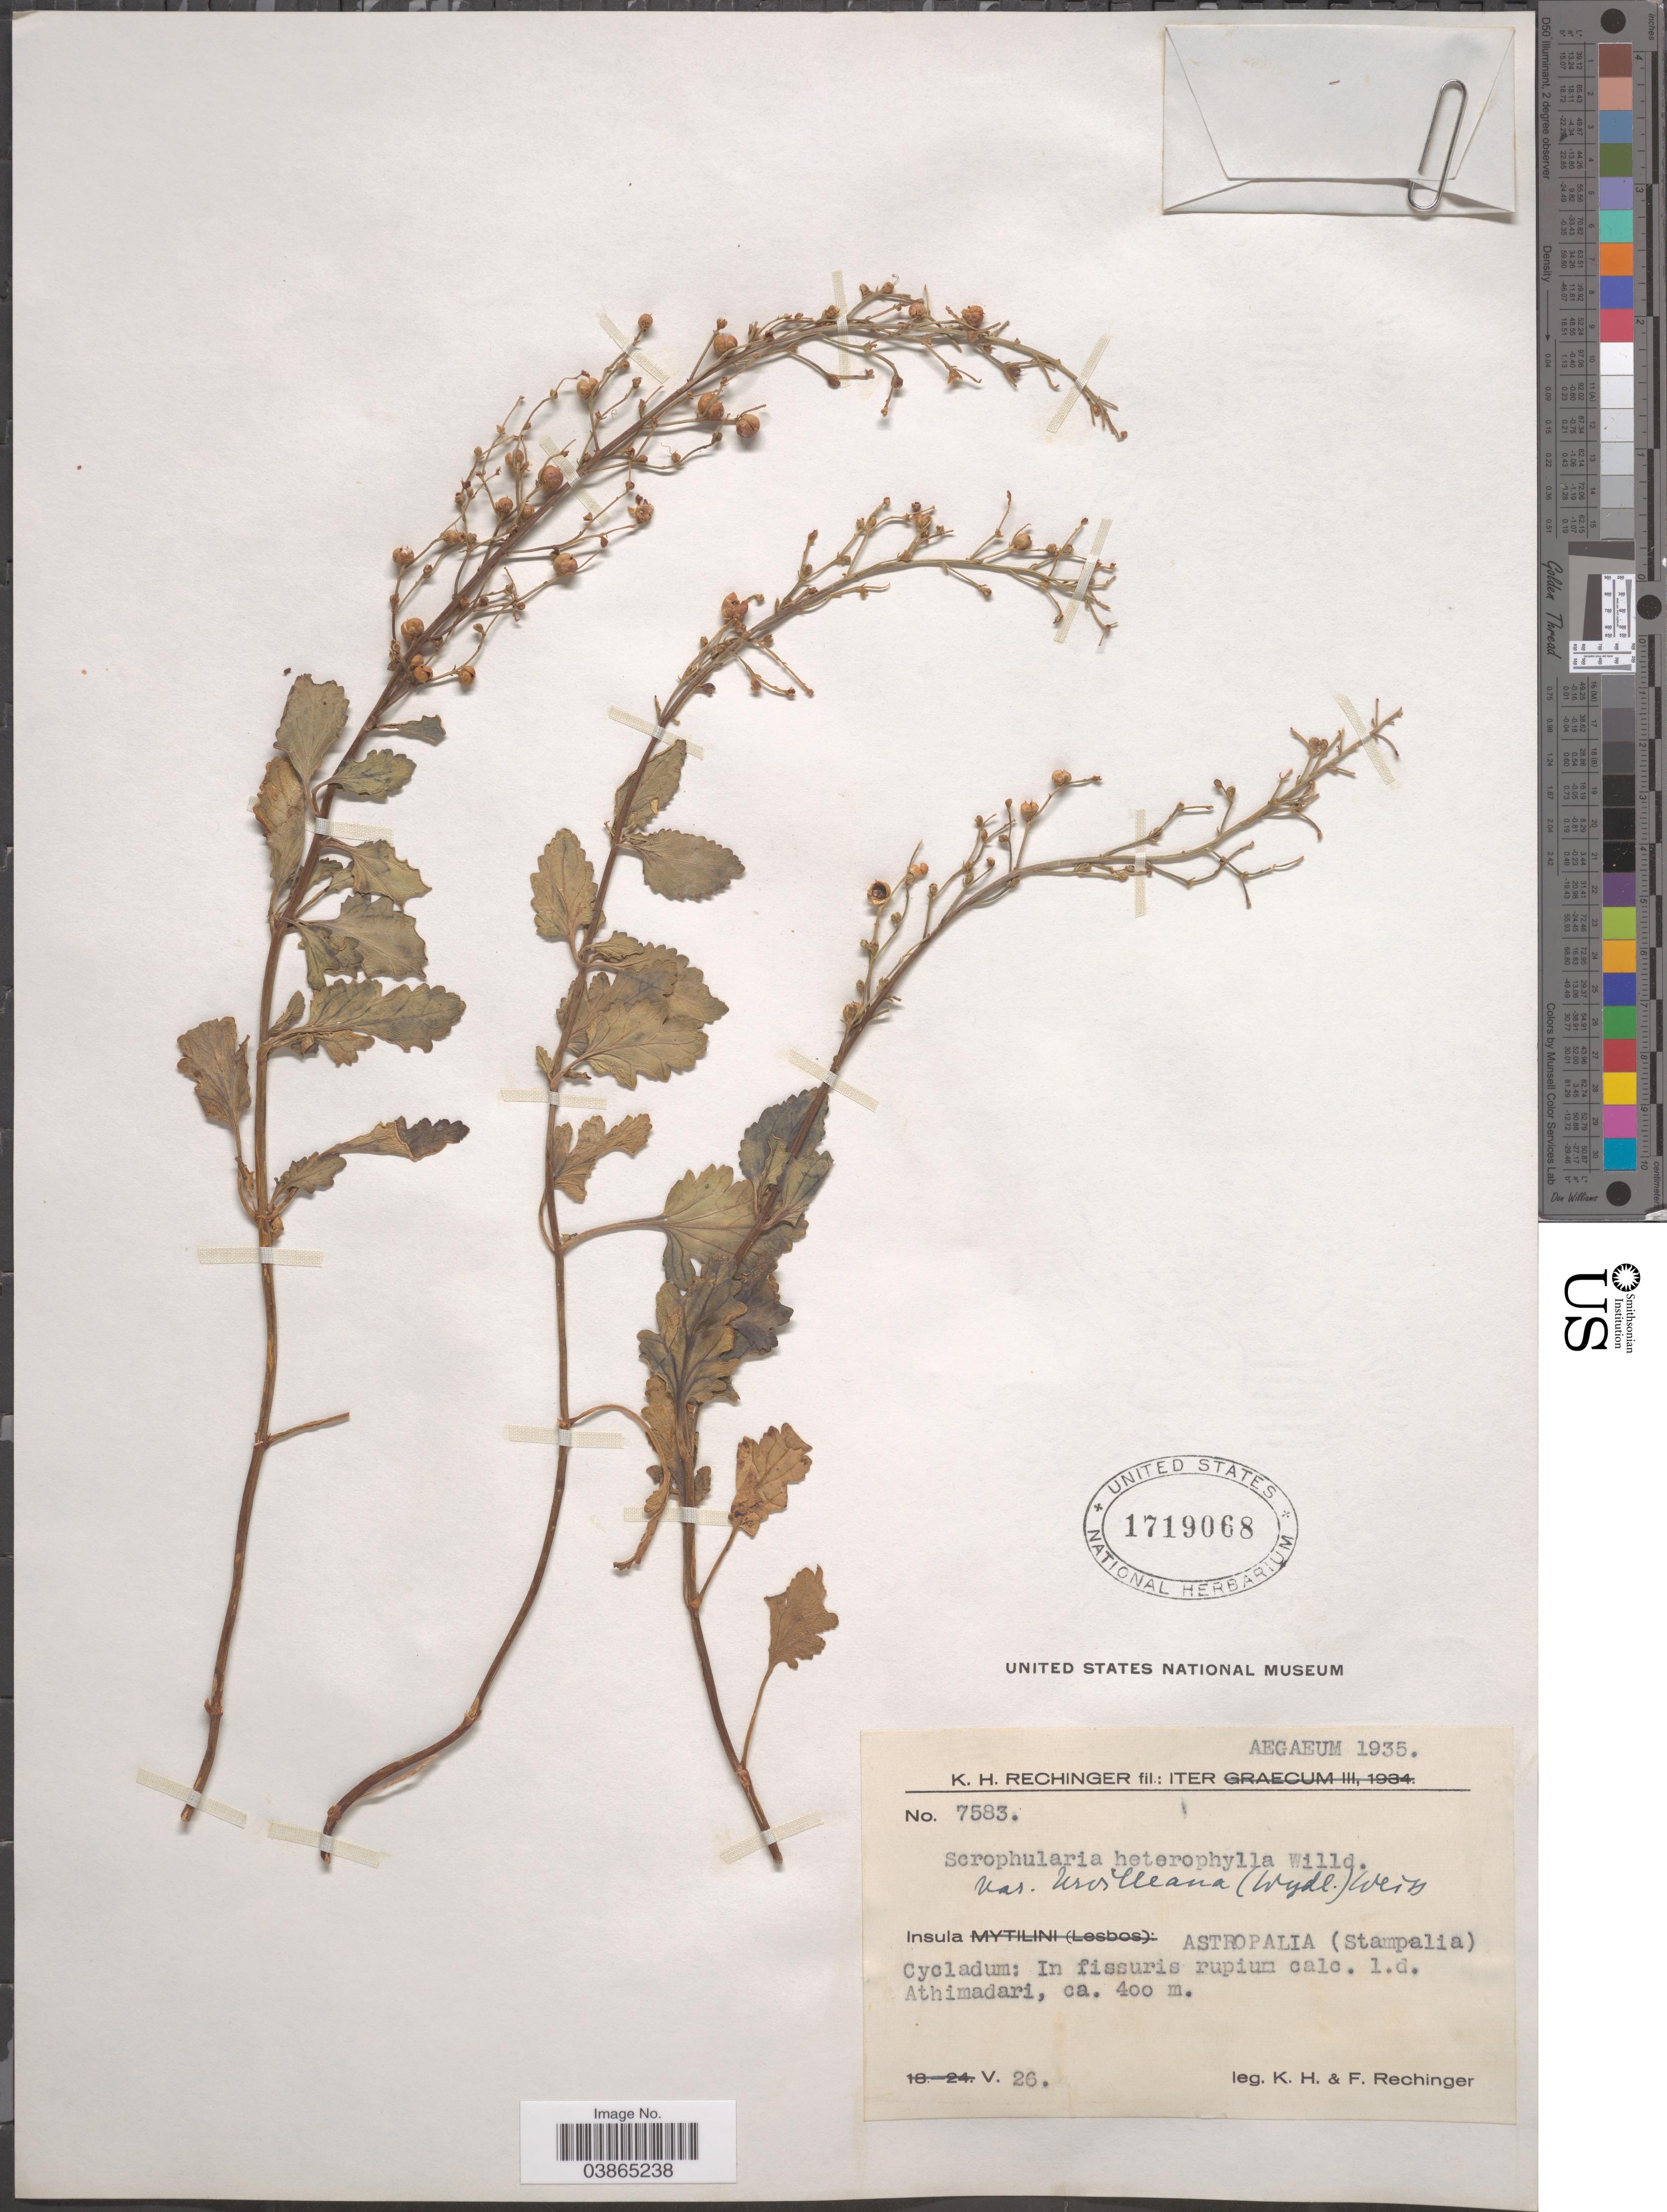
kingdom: Plantae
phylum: Tracheophyta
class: Magnoliopsida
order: Lamiales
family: Scrophulariaceae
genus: Scrophularia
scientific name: Scrophularia heterophylla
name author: Willd.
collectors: K. H. Rechinger & F. Rechinger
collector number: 7583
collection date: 1935-05-26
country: Greece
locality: Aegaeum. Insula Astropalia (Stampalia) Cycladum: In fissuris rupium calc. 1. d. Athimadari.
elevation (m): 400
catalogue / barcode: US 1719068